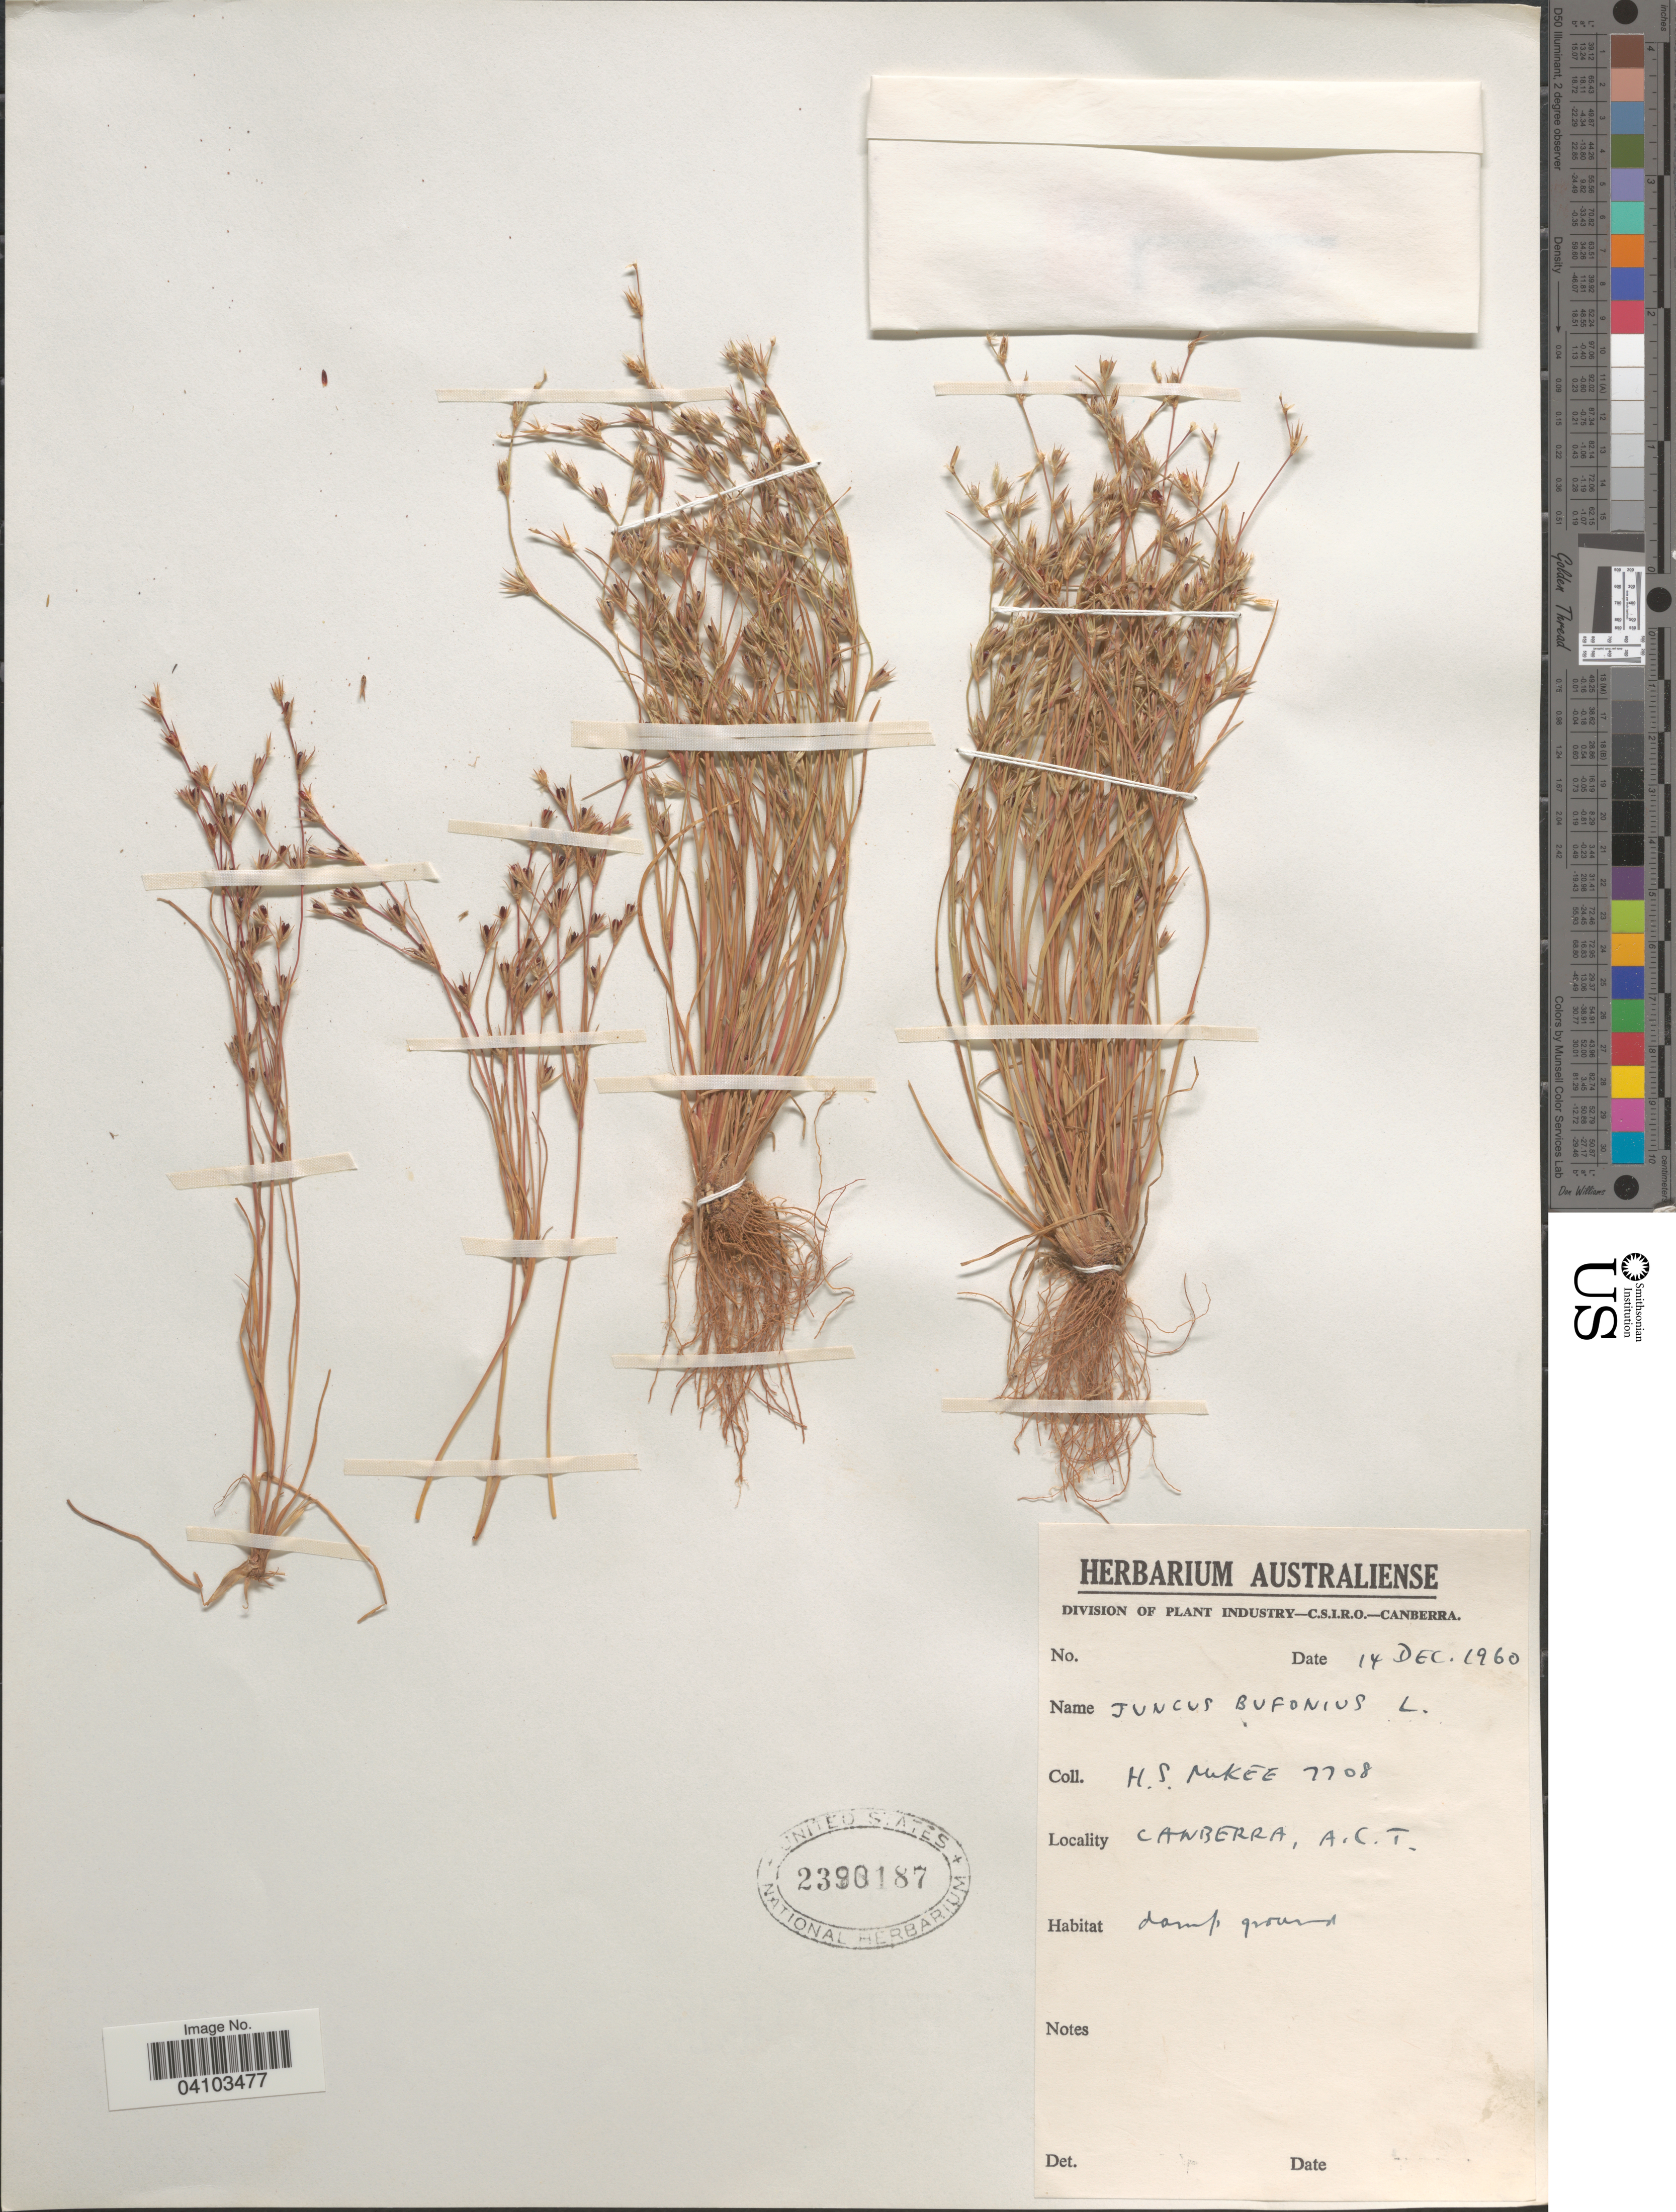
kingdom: Plantae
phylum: Tracheophyta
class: Liliopsida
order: Poales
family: Juncaceae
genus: Juncus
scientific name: Juncus bufonius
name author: L.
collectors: H. S. McKee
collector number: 7708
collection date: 1960-12-14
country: Australia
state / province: Australian Capital Territory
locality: Canberra, A.C.T.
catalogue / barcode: US 2390187